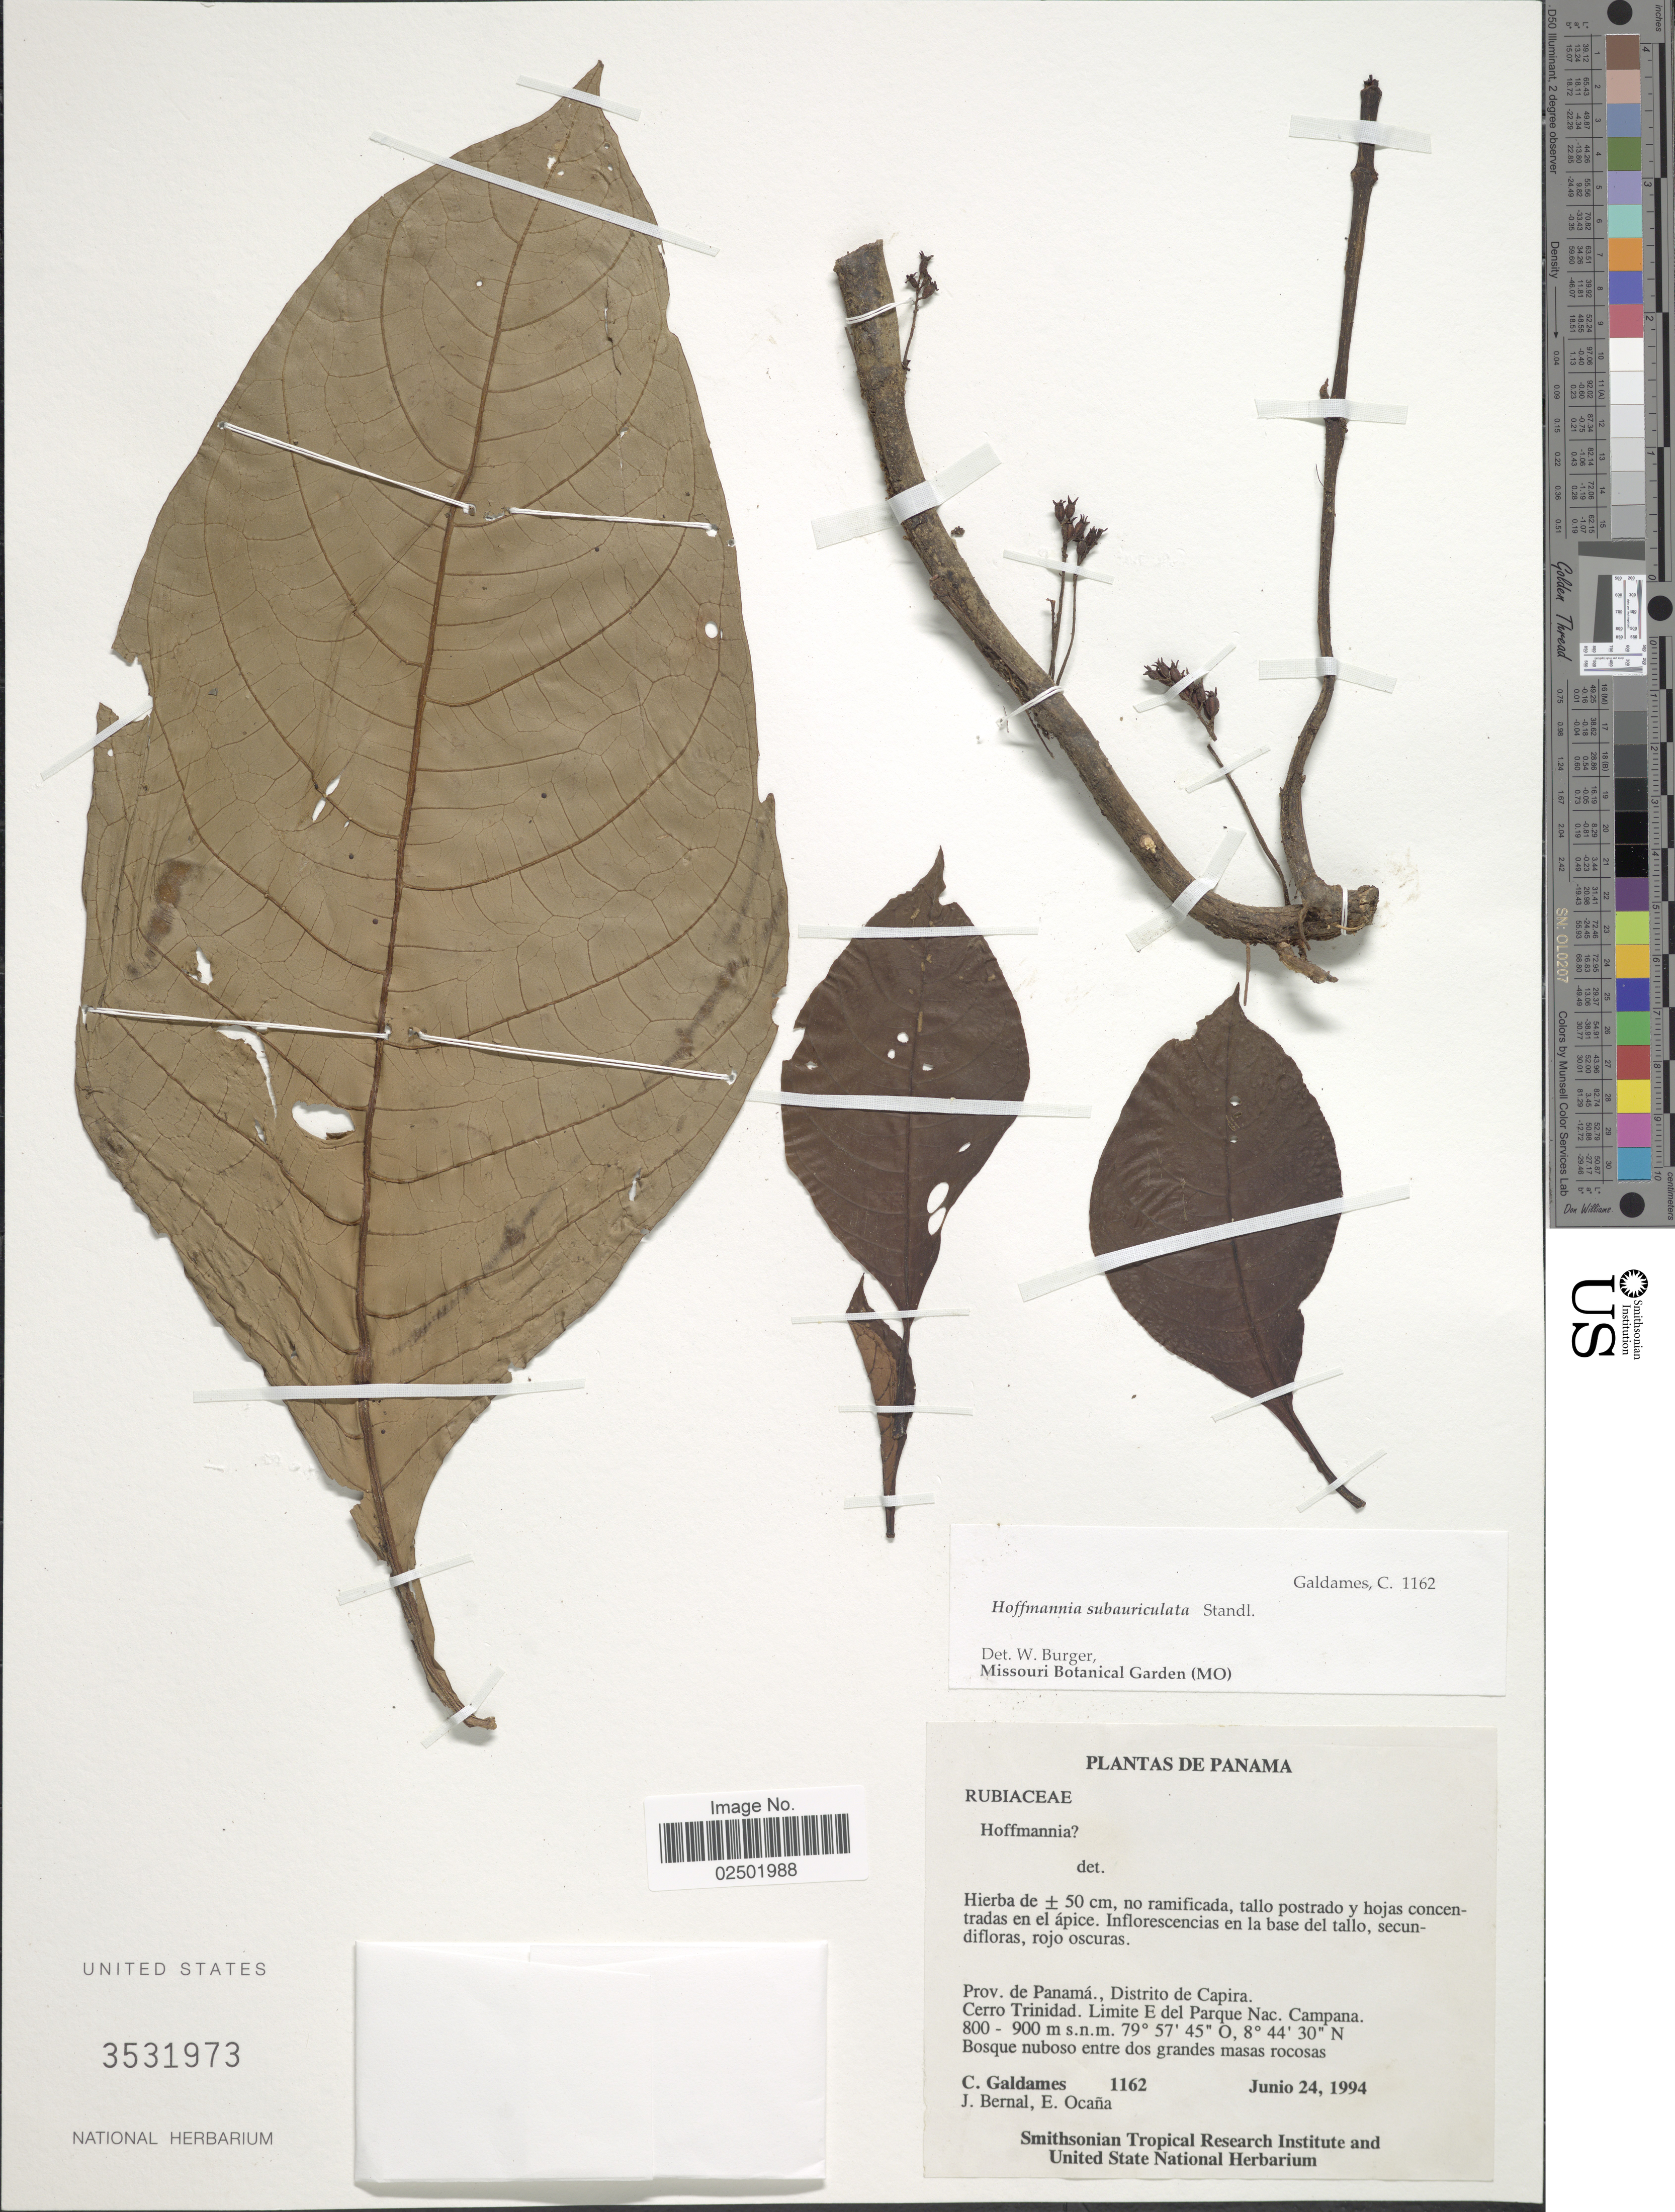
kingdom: Plantae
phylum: Tracheophyta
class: Magnoliopsida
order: Gentianales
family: Rubiaceae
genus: Hoffmannia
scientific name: Hoffmannia subauriculata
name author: Standl.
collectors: C. Galdames, J. Bernal & E. Ocana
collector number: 1162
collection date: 1994-06-24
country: Panama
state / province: Panamá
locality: Distrito de Capira. Cerro Trinidad. Limite E del Parque Nac. Campana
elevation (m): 800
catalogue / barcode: US 3531973